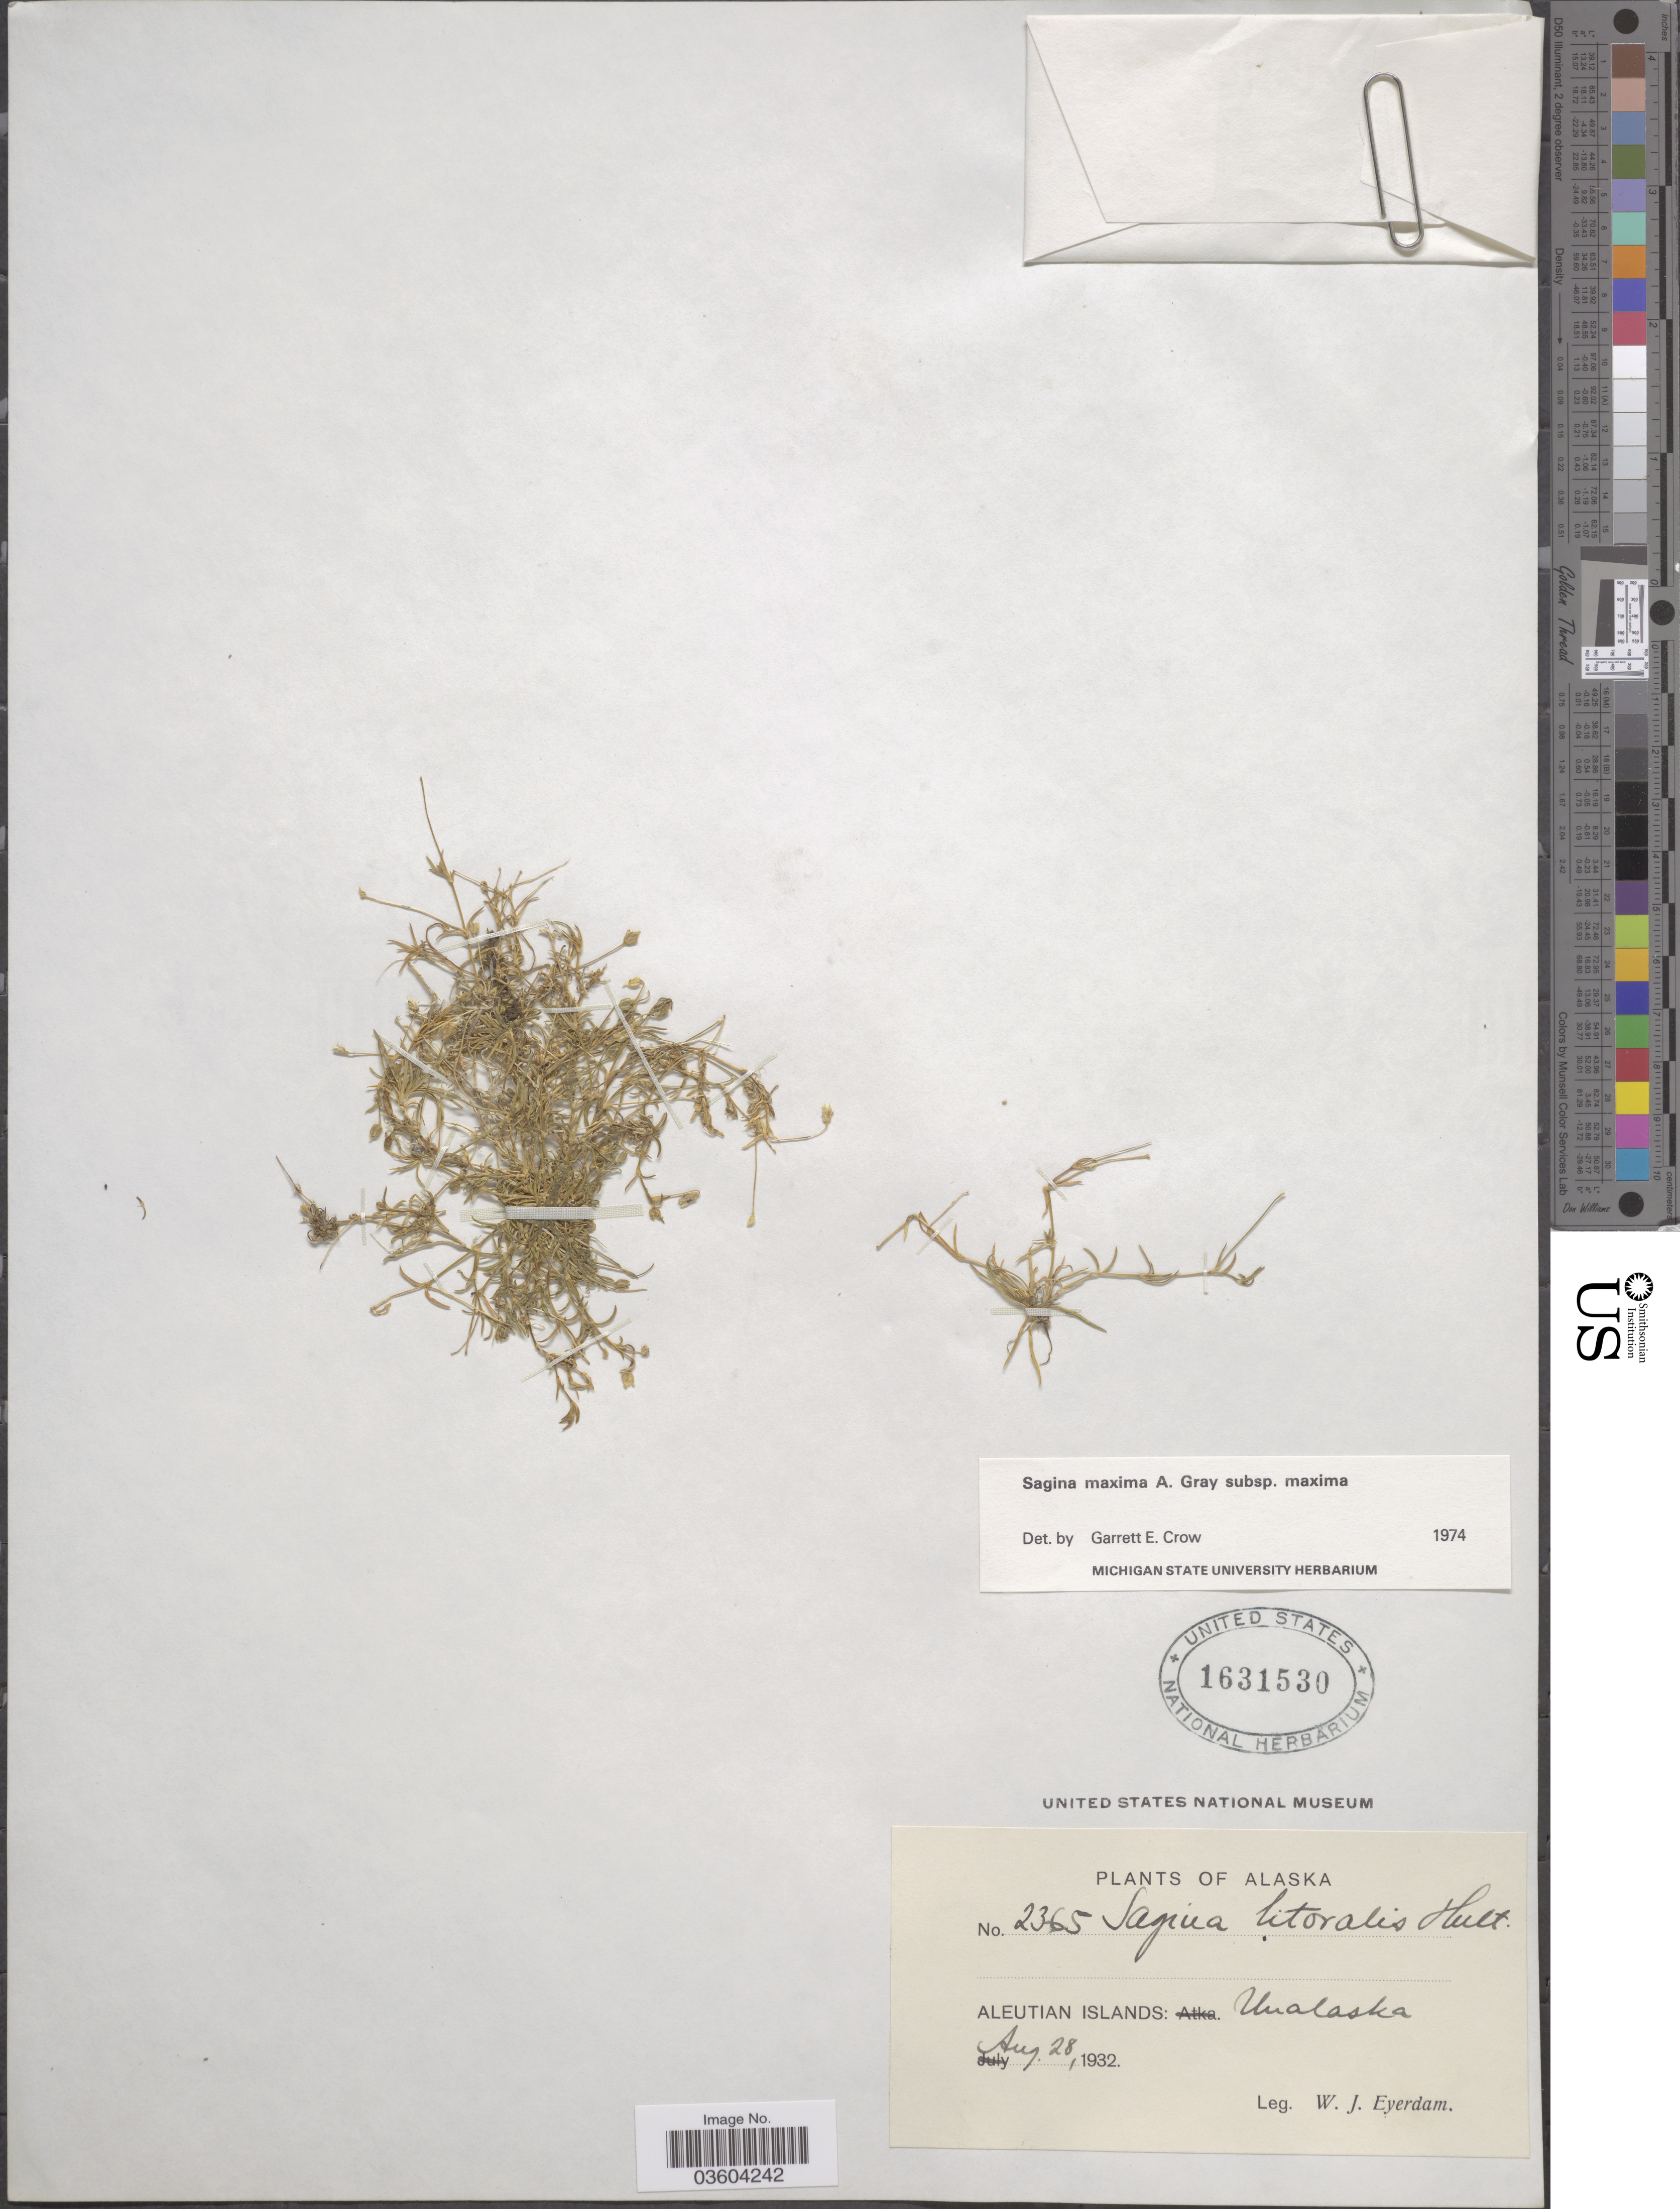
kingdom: Plantae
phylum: Tracheophyta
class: Magnoliopsida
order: Caryophyllales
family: Caryophyllaceae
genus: Sagina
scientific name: Sagina maxima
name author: A. Gray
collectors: W. J. Eyerdam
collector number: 2365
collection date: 1932-08-28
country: United States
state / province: Alaska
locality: Aleutian Islands: Unalaska.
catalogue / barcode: US 1631530